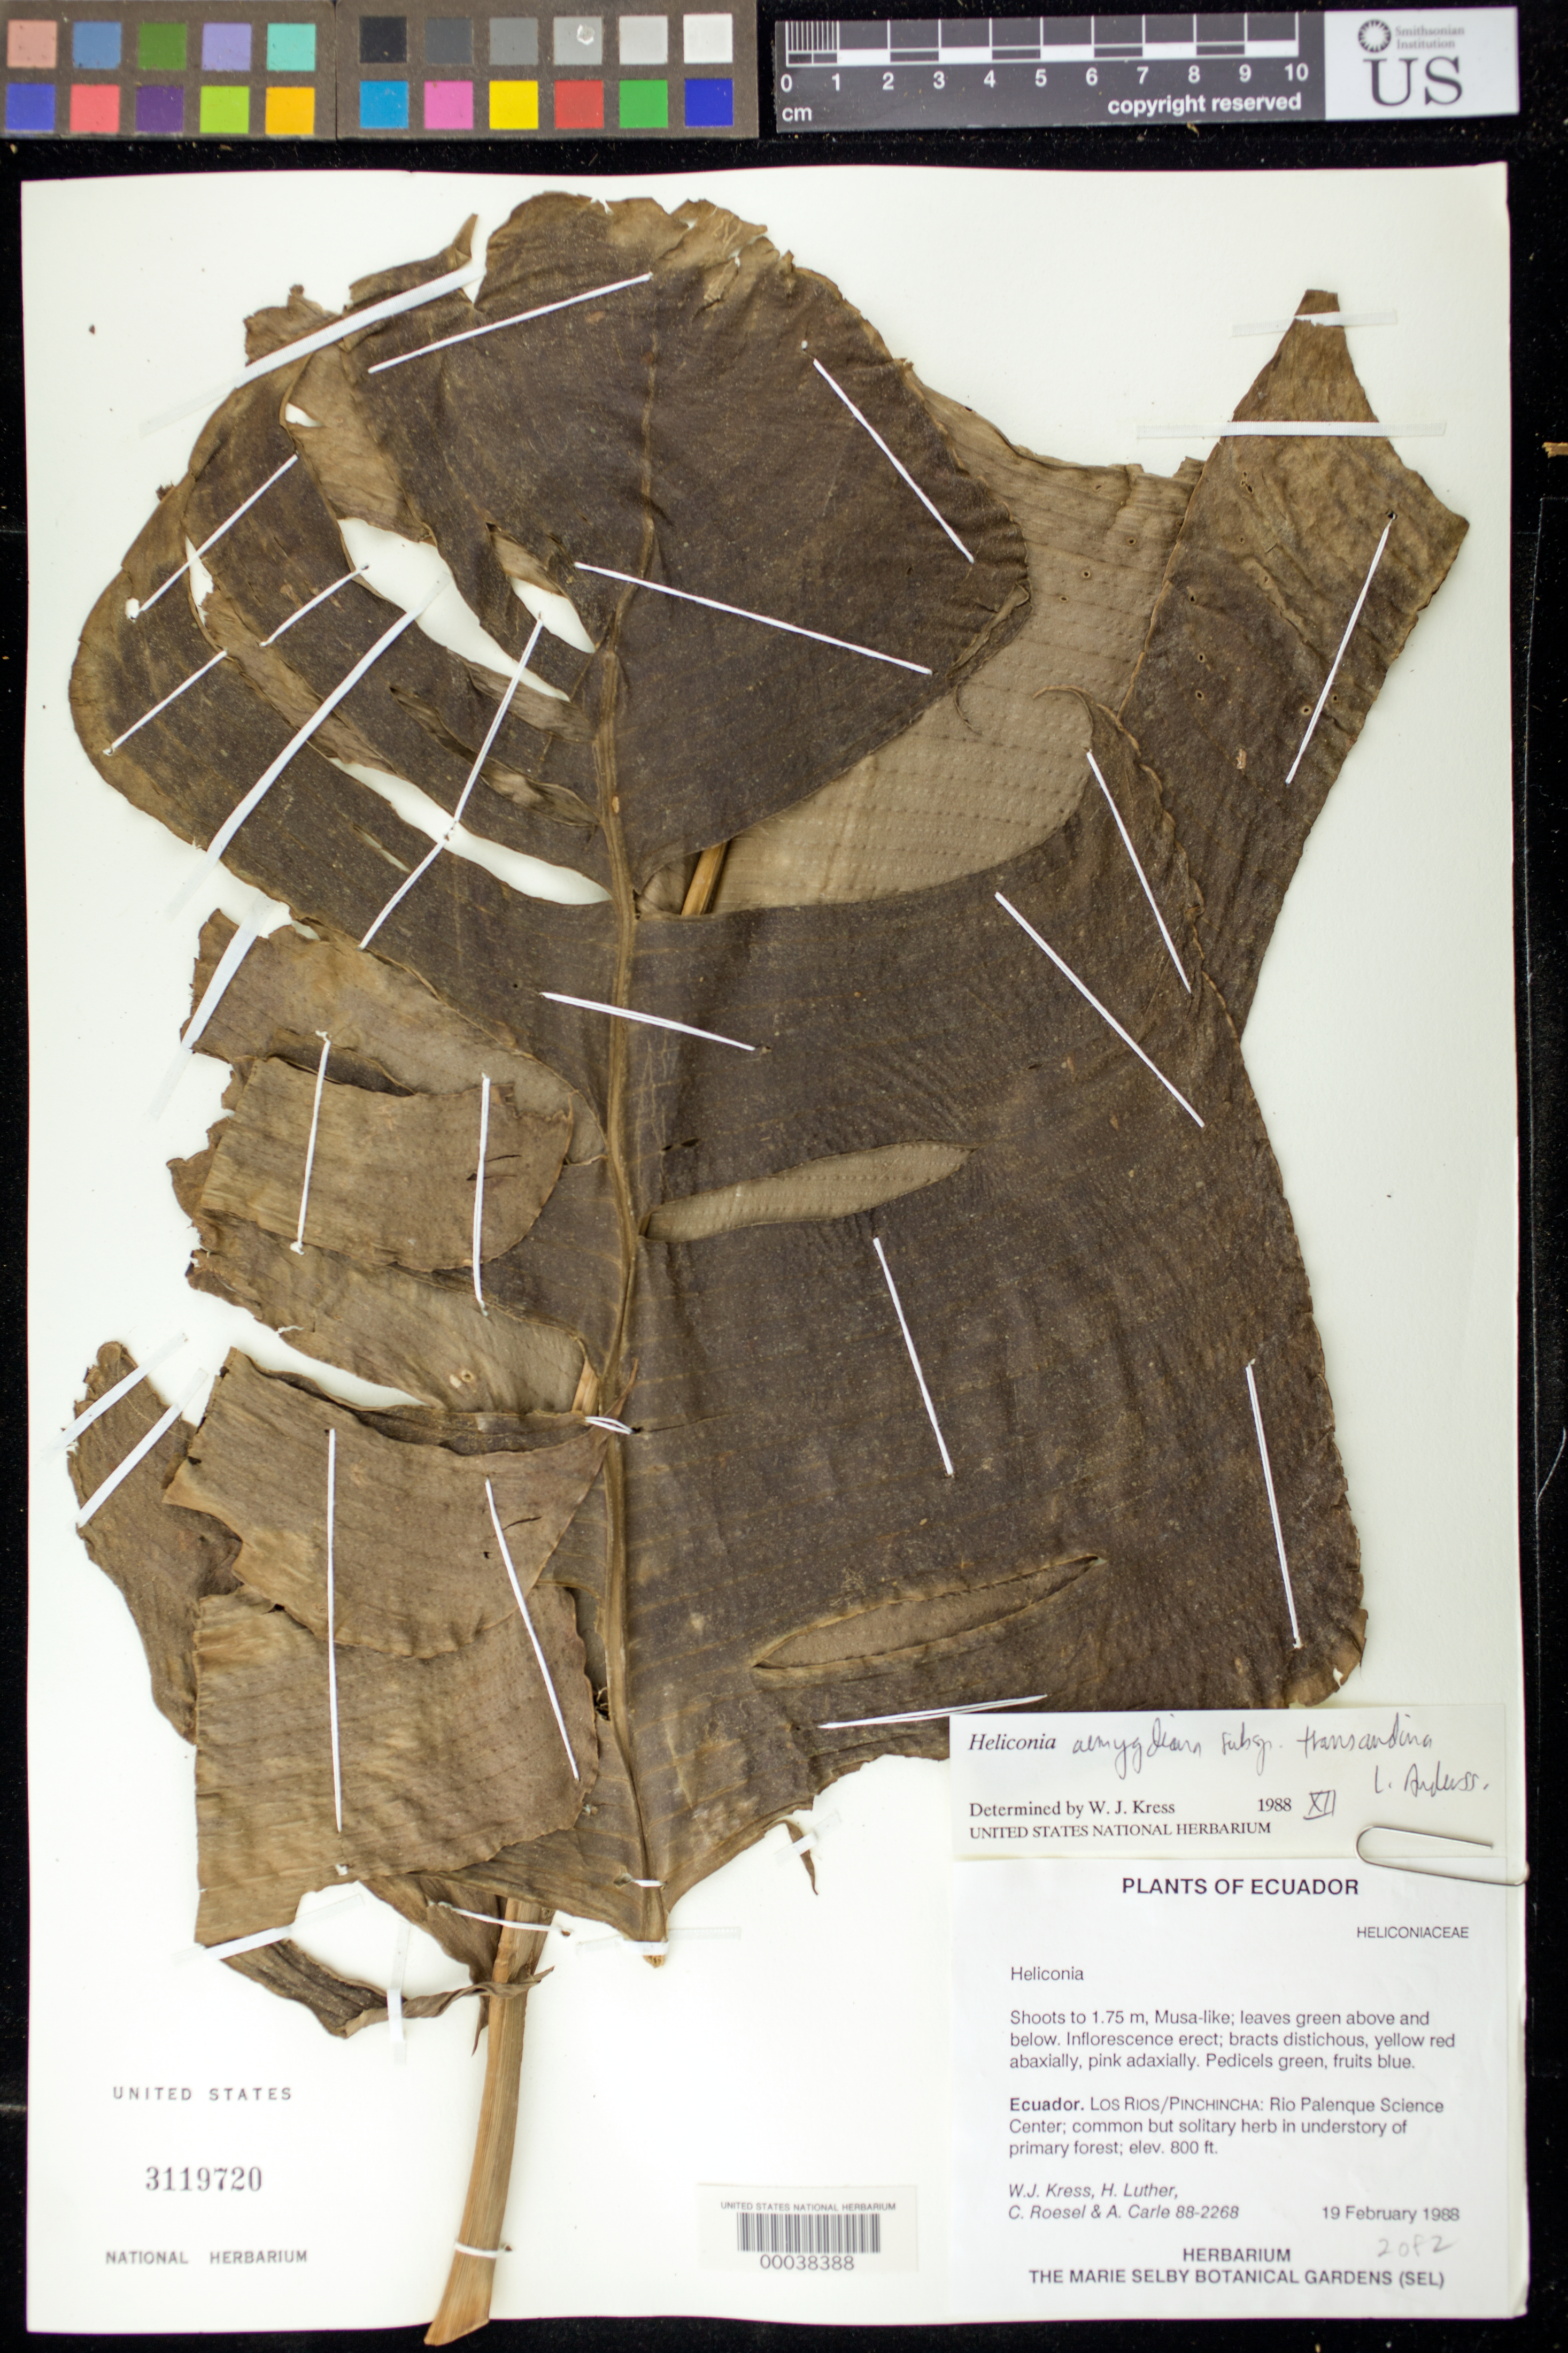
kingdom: Plantae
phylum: Tracheophyta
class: Liliopsida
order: Zingiberales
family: Heliconiaceae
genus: Heliconia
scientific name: Heliconia aemygdiana subsp. transandina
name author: L. Andersson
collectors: W. J. Kress, Harry E. Luther, C. S. Roesel & A. Carle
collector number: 88-2268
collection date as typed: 19 Feb 1988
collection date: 1988-02-19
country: Ecuador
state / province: Los Ríos / Pichincha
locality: Rio palenque science center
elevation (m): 244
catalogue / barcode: US 3119720